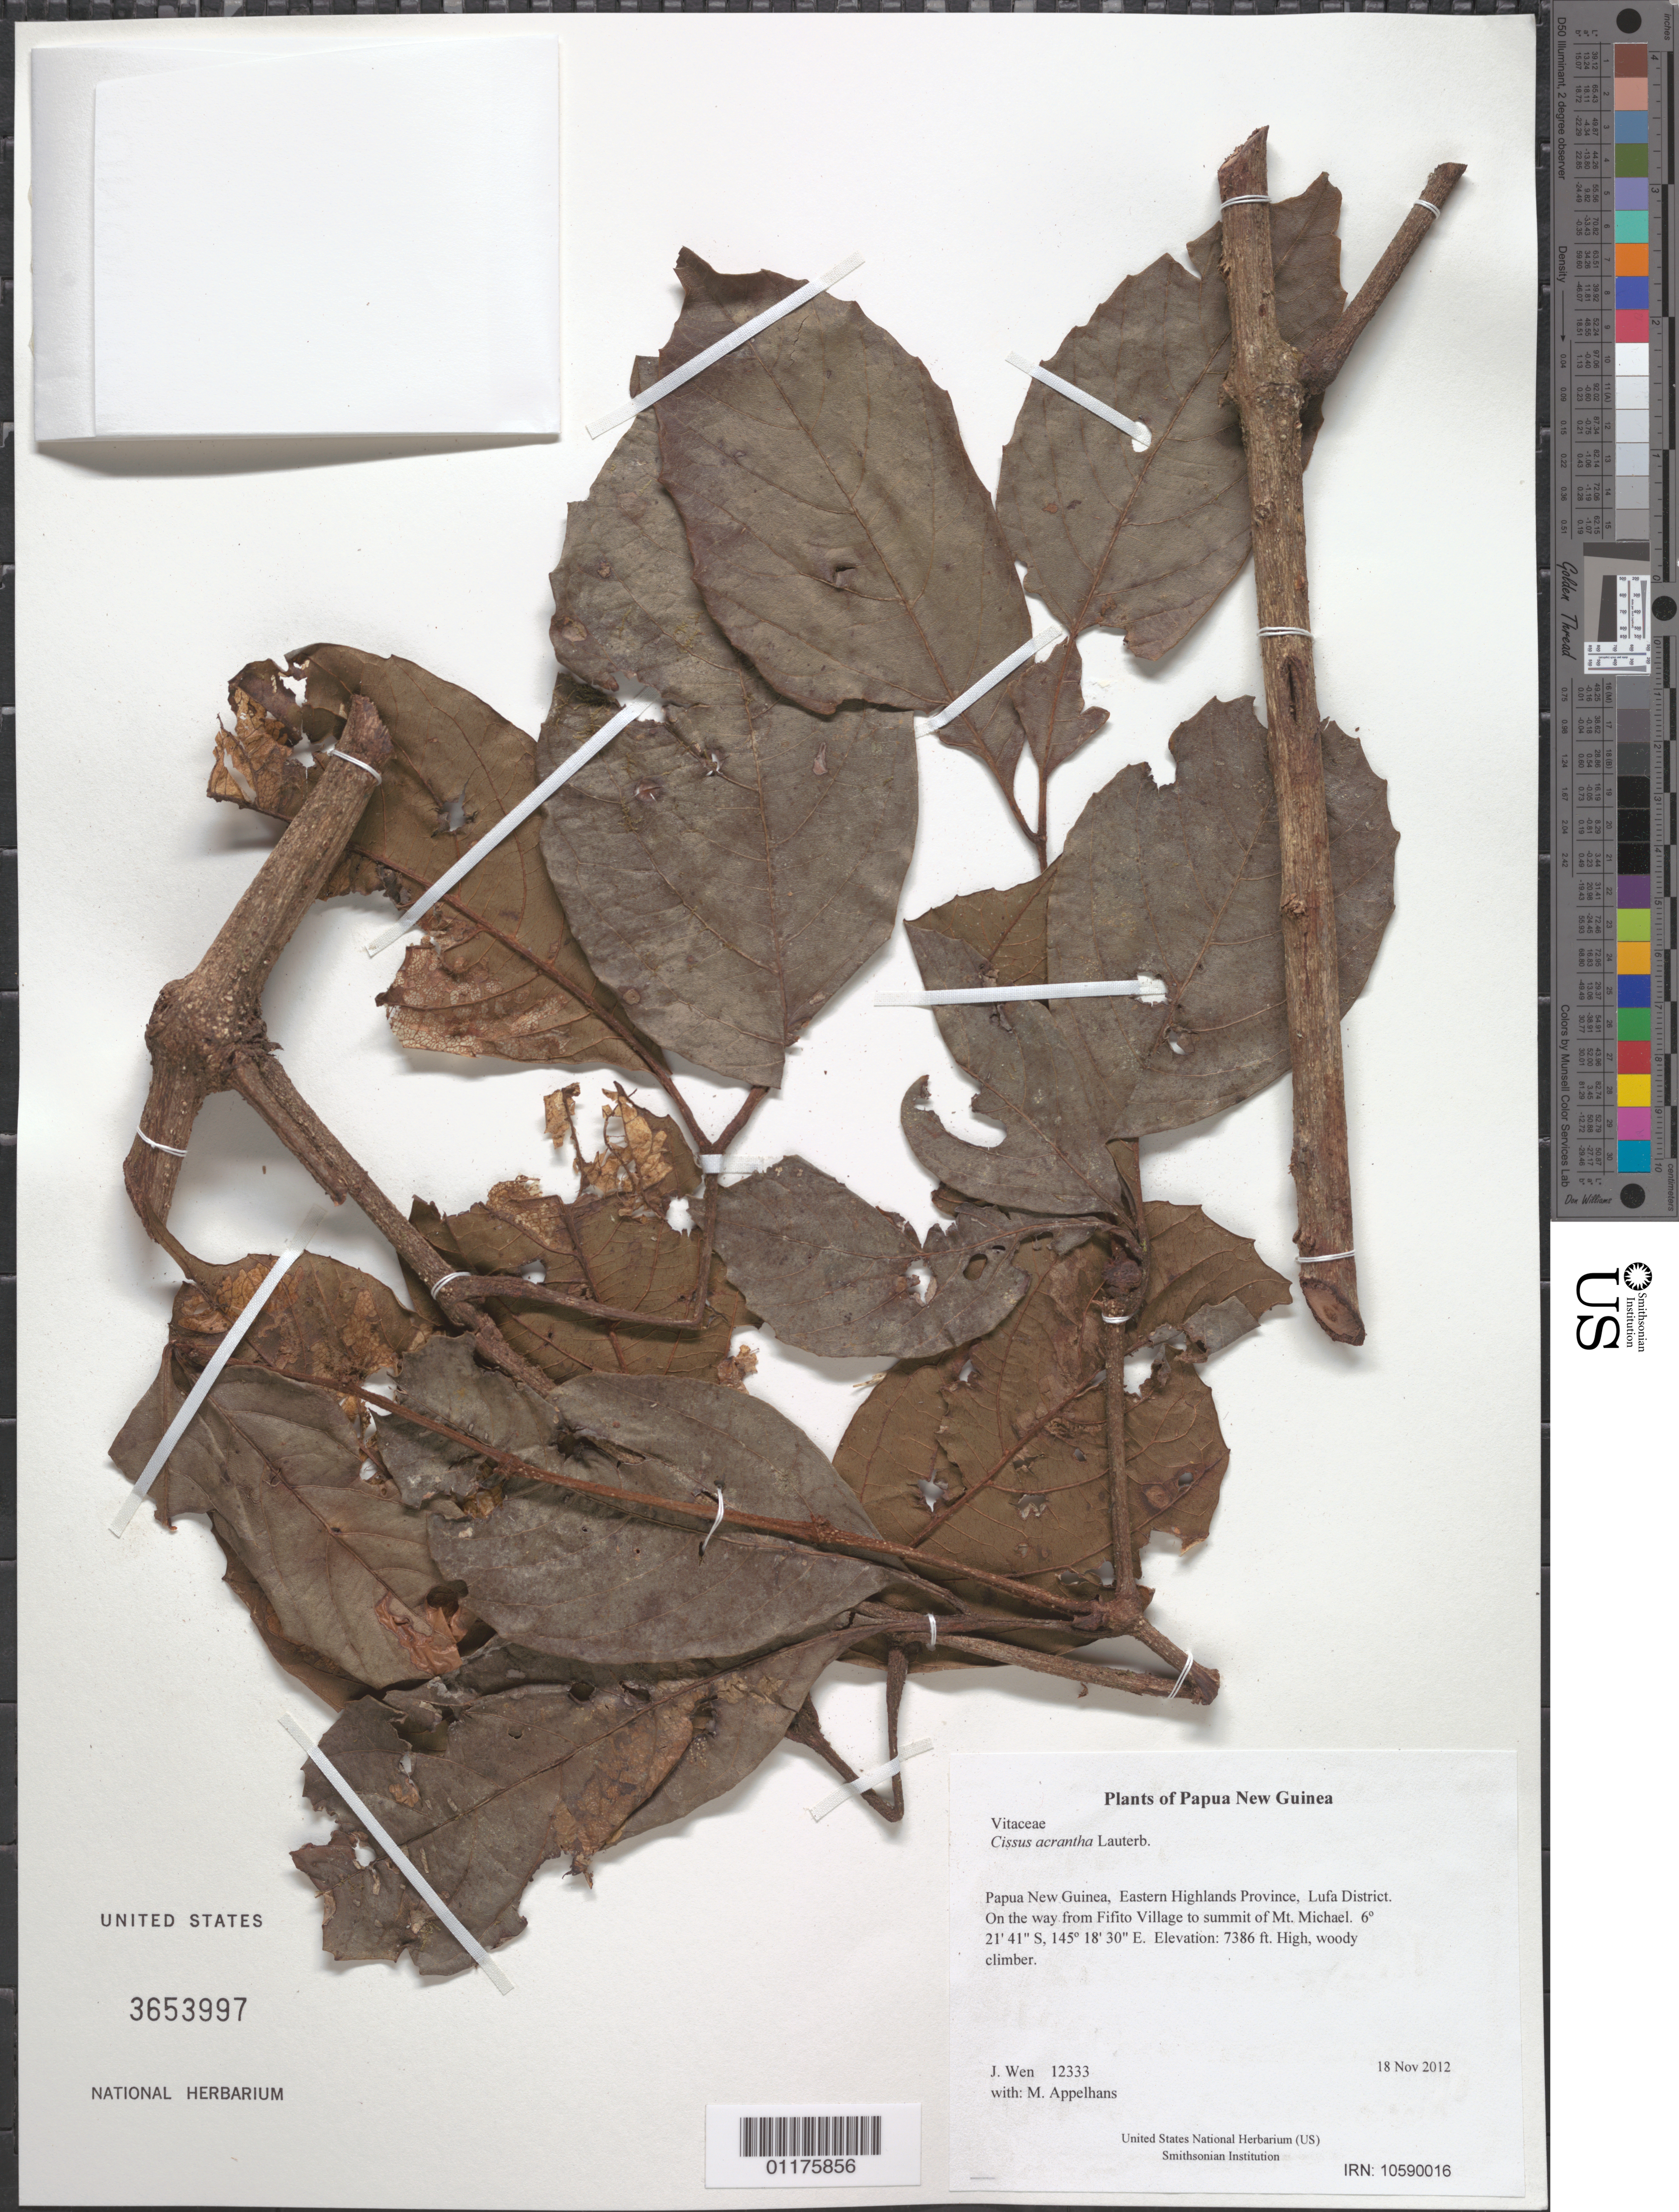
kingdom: Plantae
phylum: Tracheophyta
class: Magnoliopsida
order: Vitales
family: Vitaceae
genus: Cissus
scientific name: Cissus acrantha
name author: Lauterb.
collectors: M. Appelhans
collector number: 12333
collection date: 2012-11-18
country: Papua New Guinea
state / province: Eastern Highlands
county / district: Lufa District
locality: On the way from Fifito Village to summit of Mt. Michael.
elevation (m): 2251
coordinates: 06 21.687 S, 145 18.510 E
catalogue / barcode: US 3653997